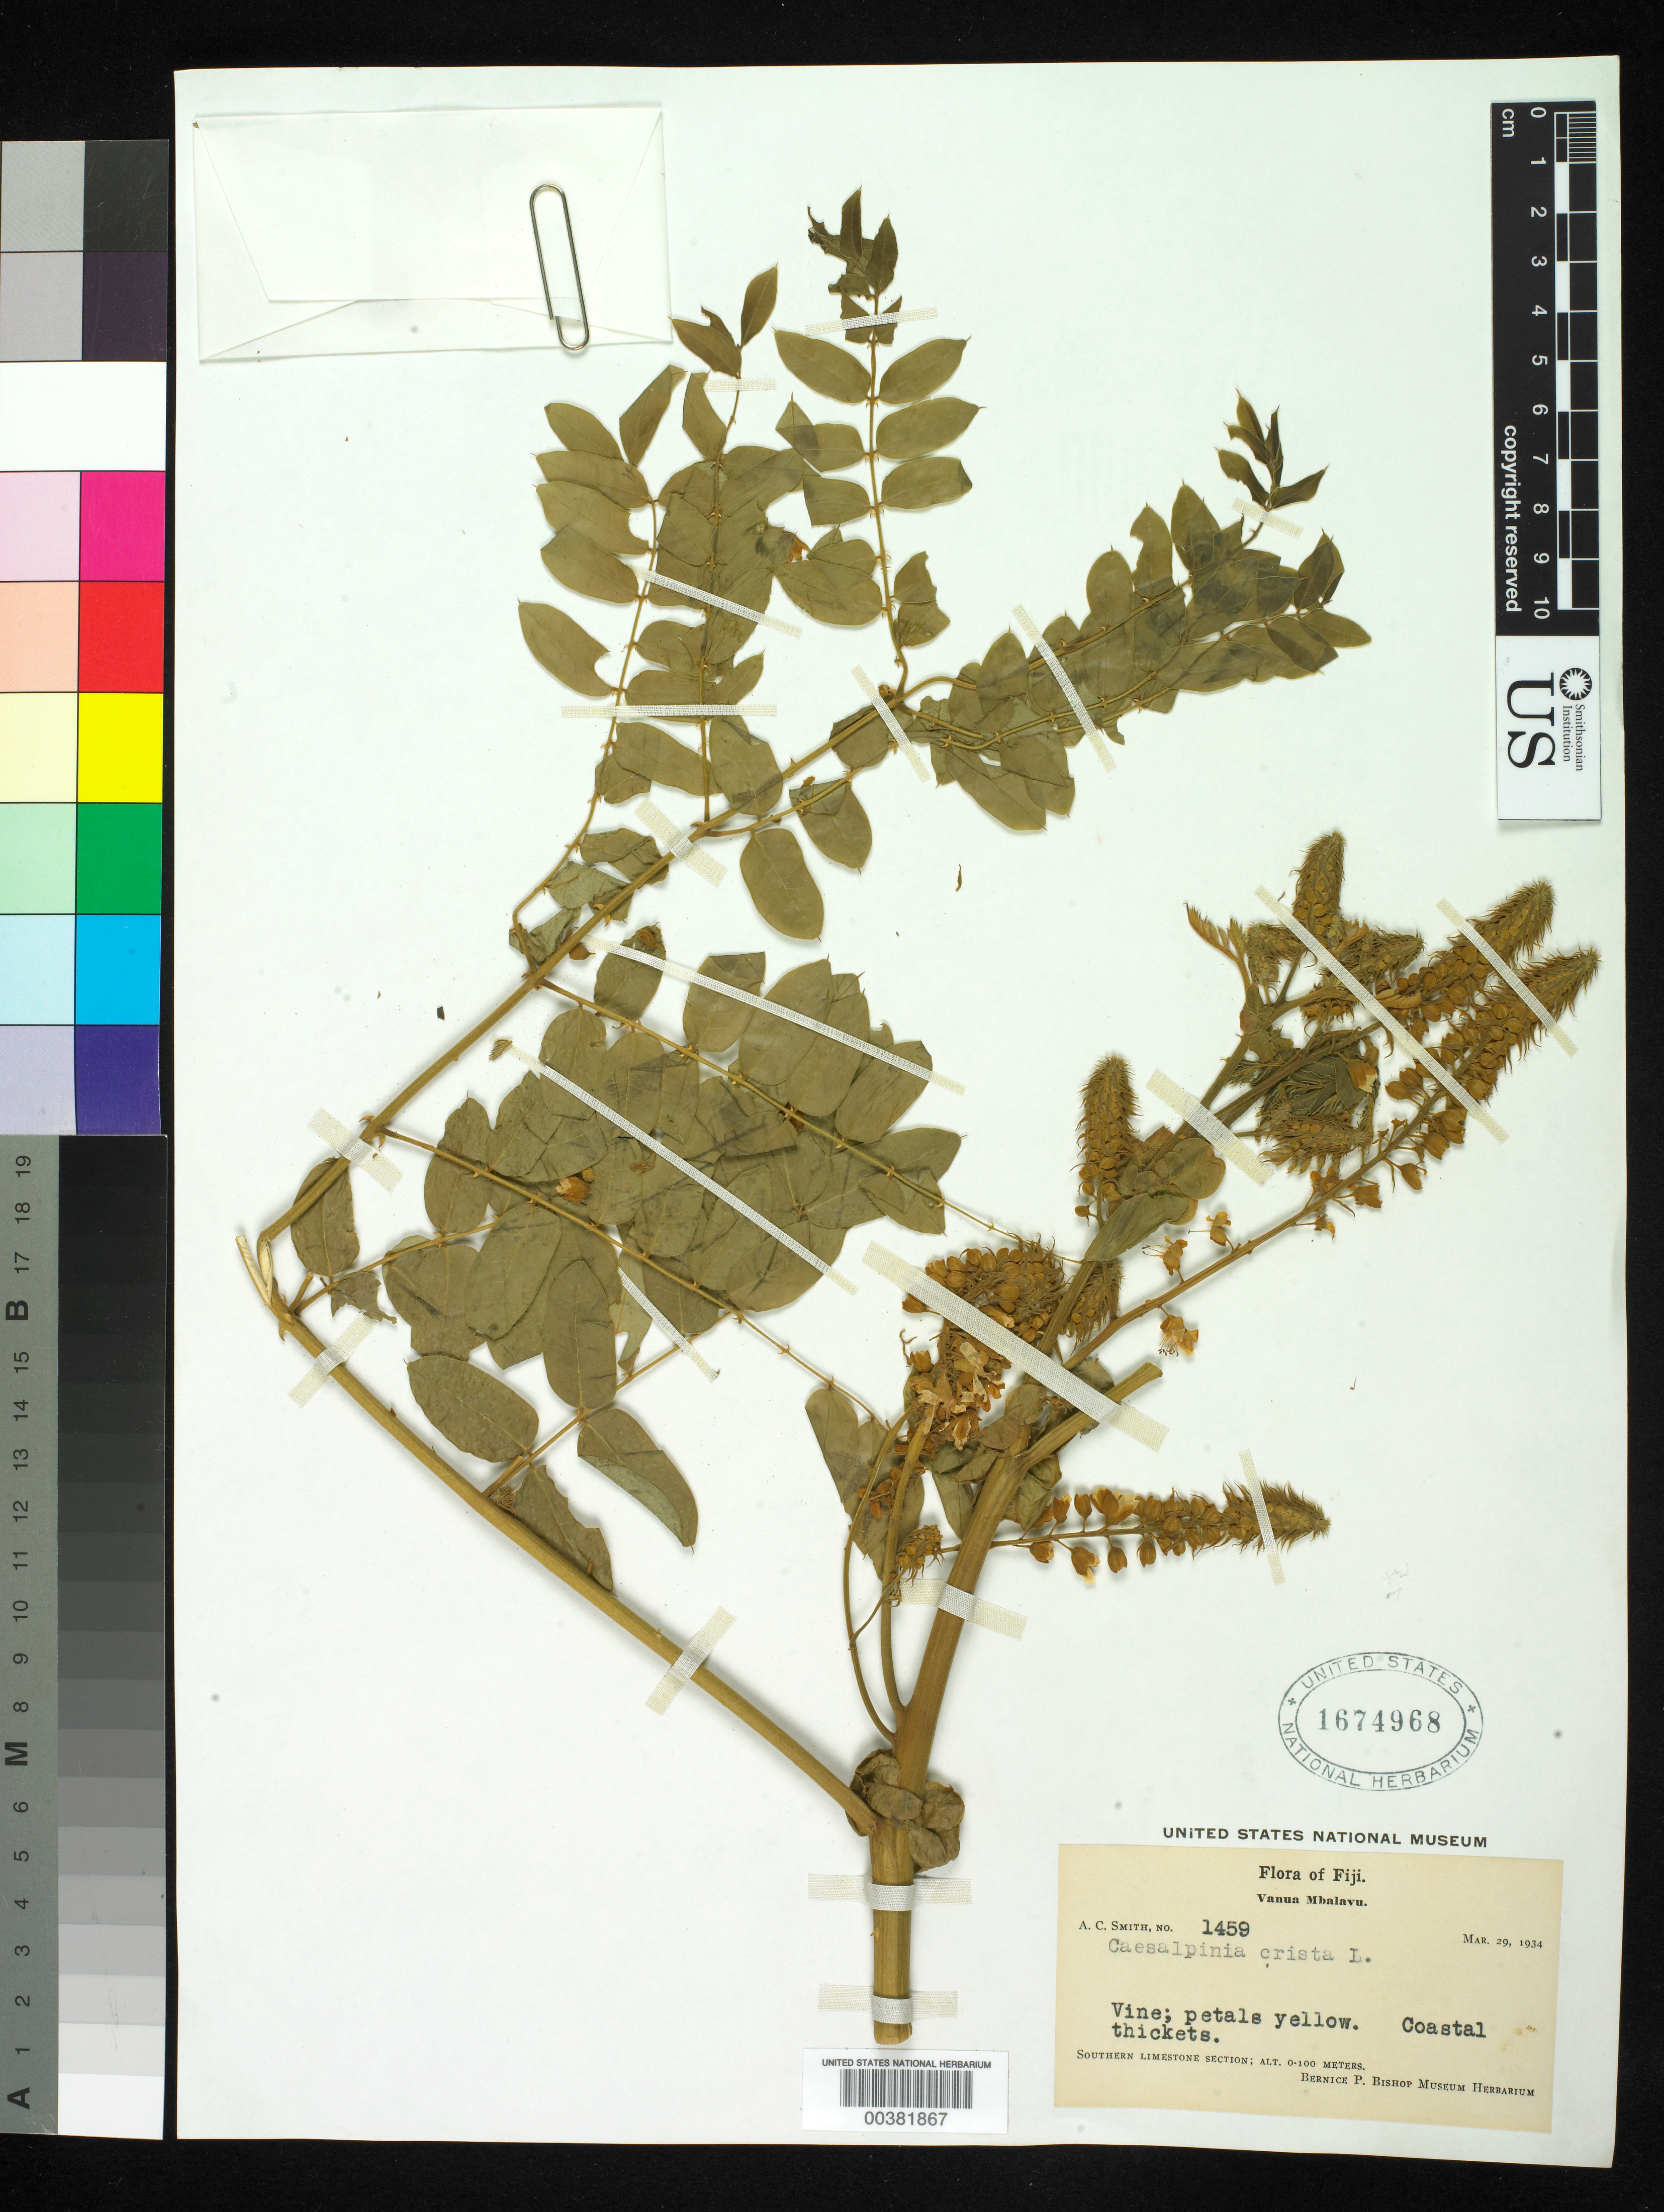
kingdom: Plantae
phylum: Tracheophyta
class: Magnoliopsida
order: Fabales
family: Fabaceae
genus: Guilandina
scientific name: Guilandina major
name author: (Medik.) Small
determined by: Wagner, W. L., (BOT), Smithsonian Institution - National Museum of Natural History (UNITED STATES)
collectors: A. C. Smith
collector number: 1459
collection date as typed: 29 Mar 1934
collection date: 1934-03-29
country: Fiji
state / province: Eastern Division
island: Vanua Balavu [Mbalavu]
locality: Vanua mbalavu i. [= vanua balavu i.] [Lau Is.]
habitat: Coastal thickets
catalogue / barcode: US 1674968